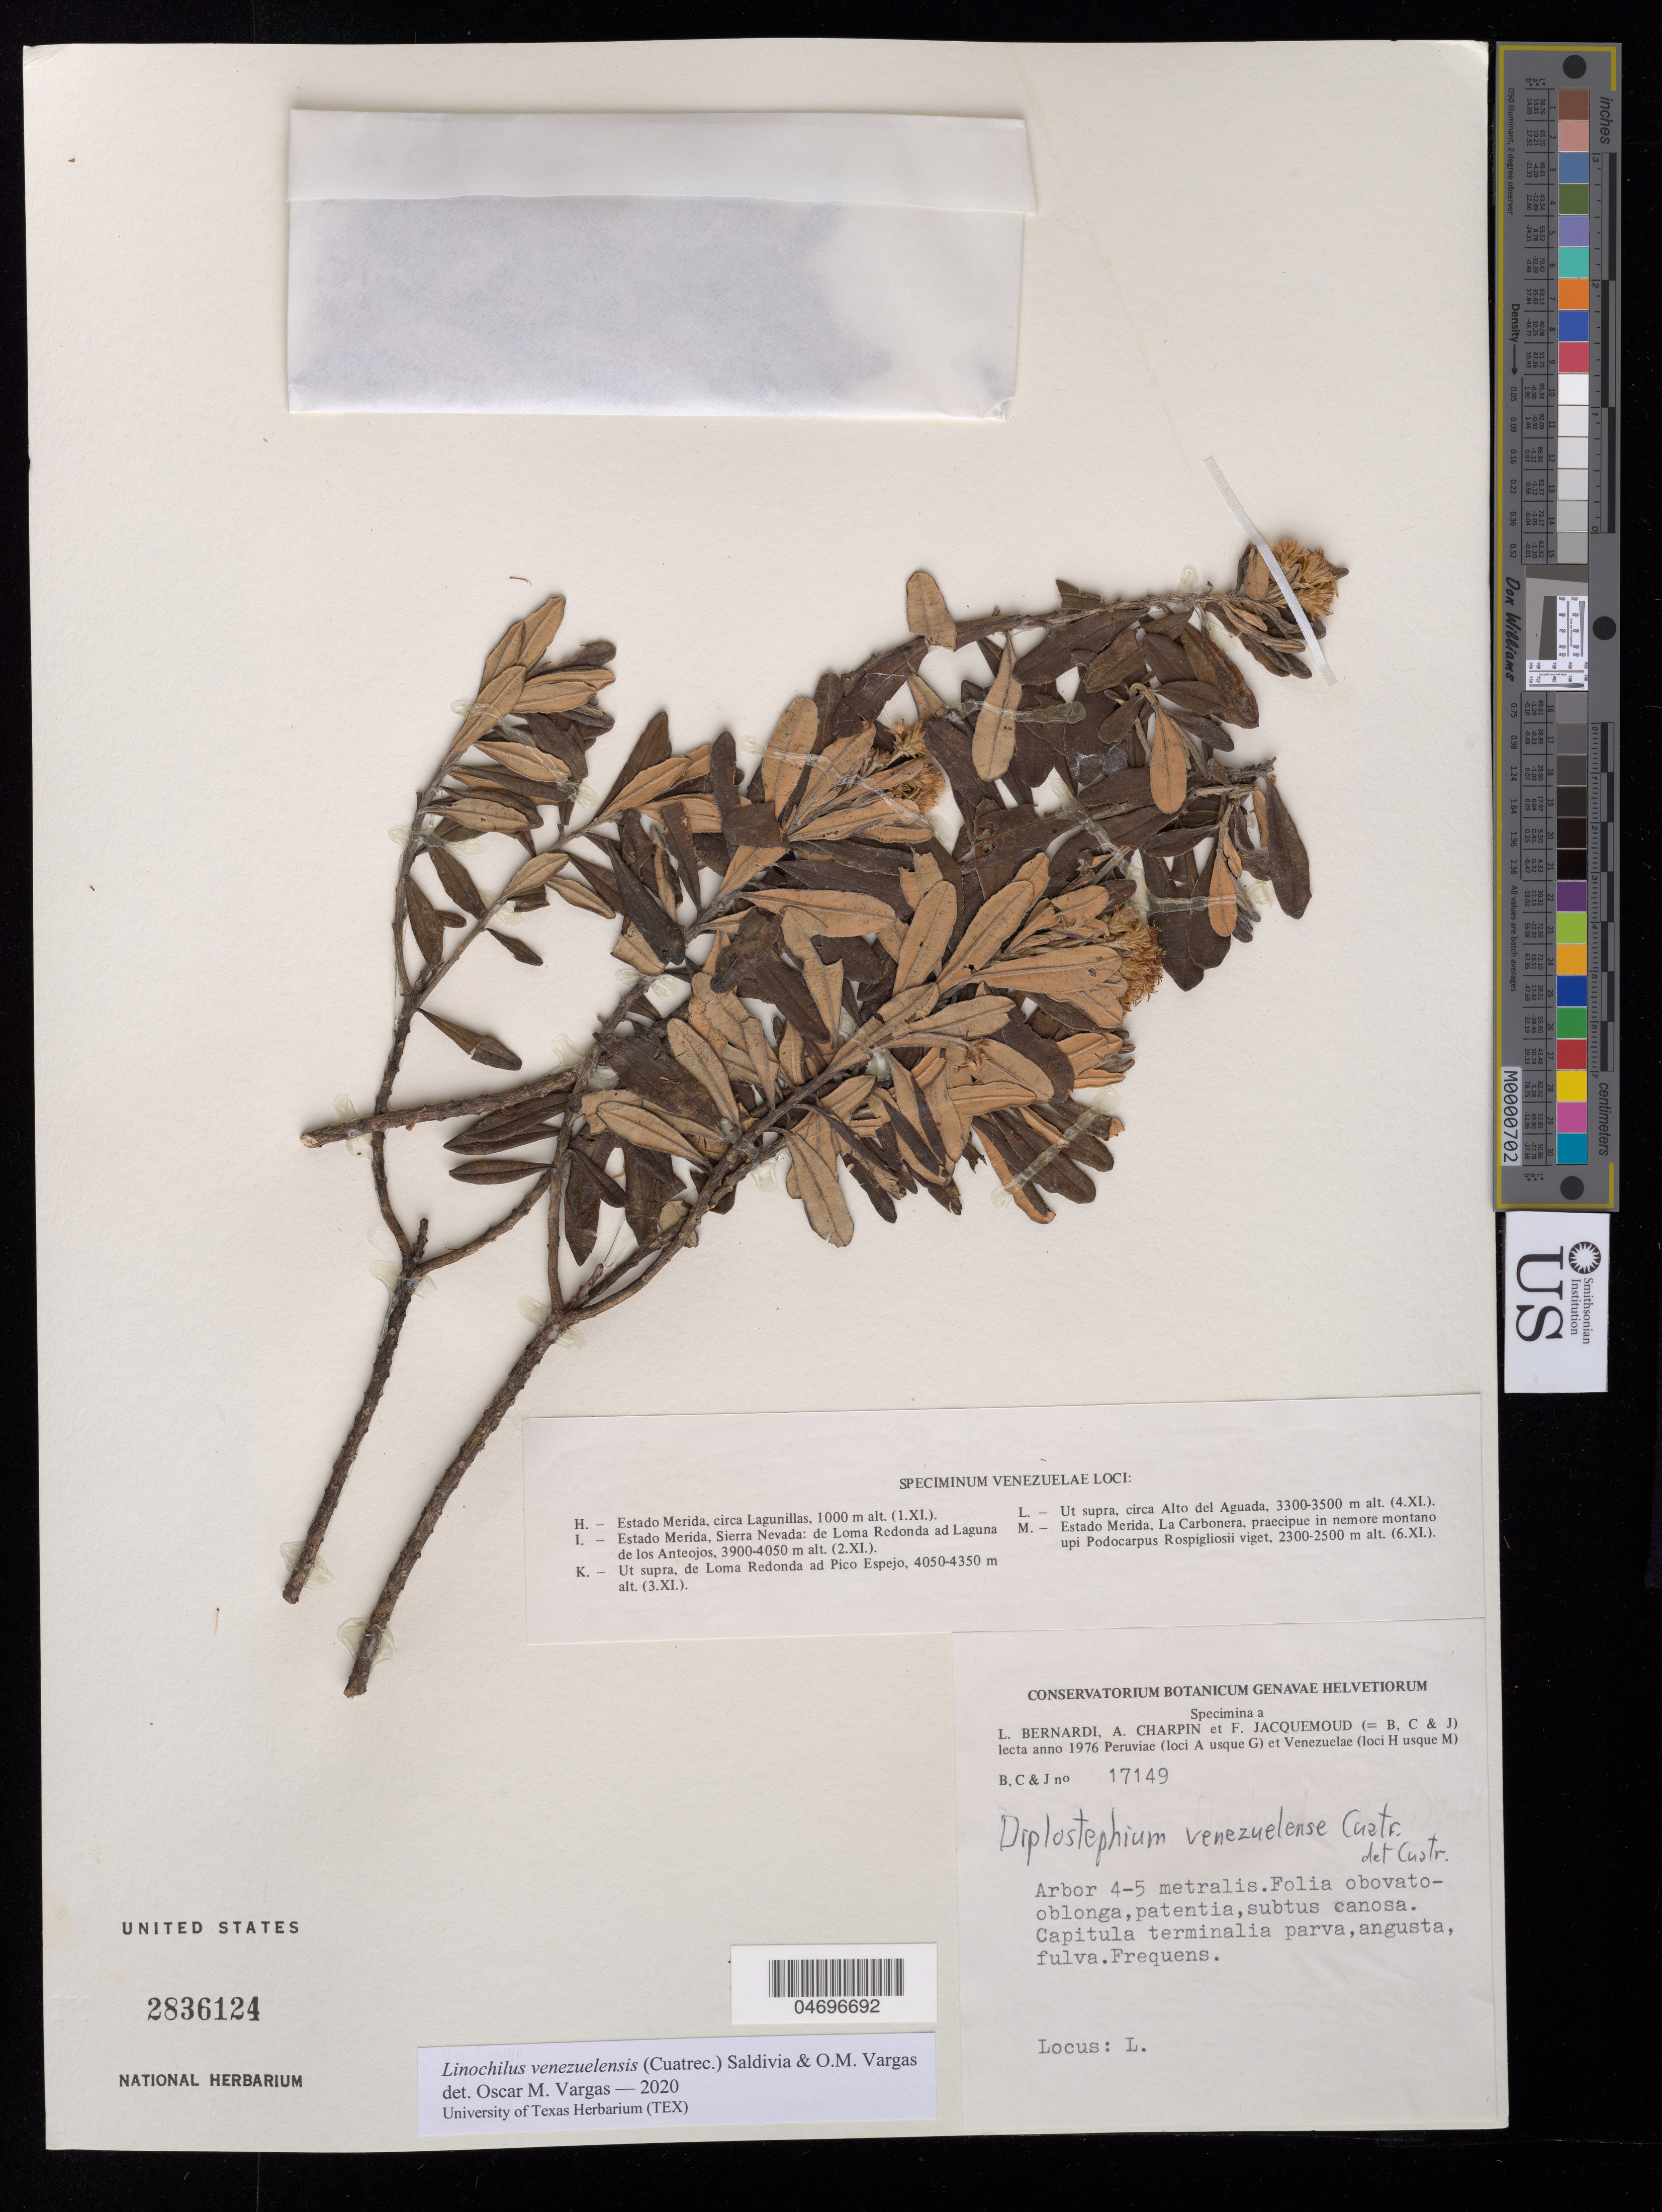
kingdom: Plantae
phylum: Tracheophyta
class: Magnoliopsida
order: Asterales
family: Asteraceae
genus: Linochilus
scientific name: Linochilus venezuelensis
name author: (Cuatrec.) Saldivia & O.M. Vargas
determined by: Vargas, Oscar M.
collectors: L. Bernardi, A. Charpin & F. Jacquemoud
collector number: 17149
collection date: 1976-11-04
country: Venezuela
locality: Ut Supra, circa alto del Aguada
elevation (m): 3300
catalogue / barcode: US 2836124